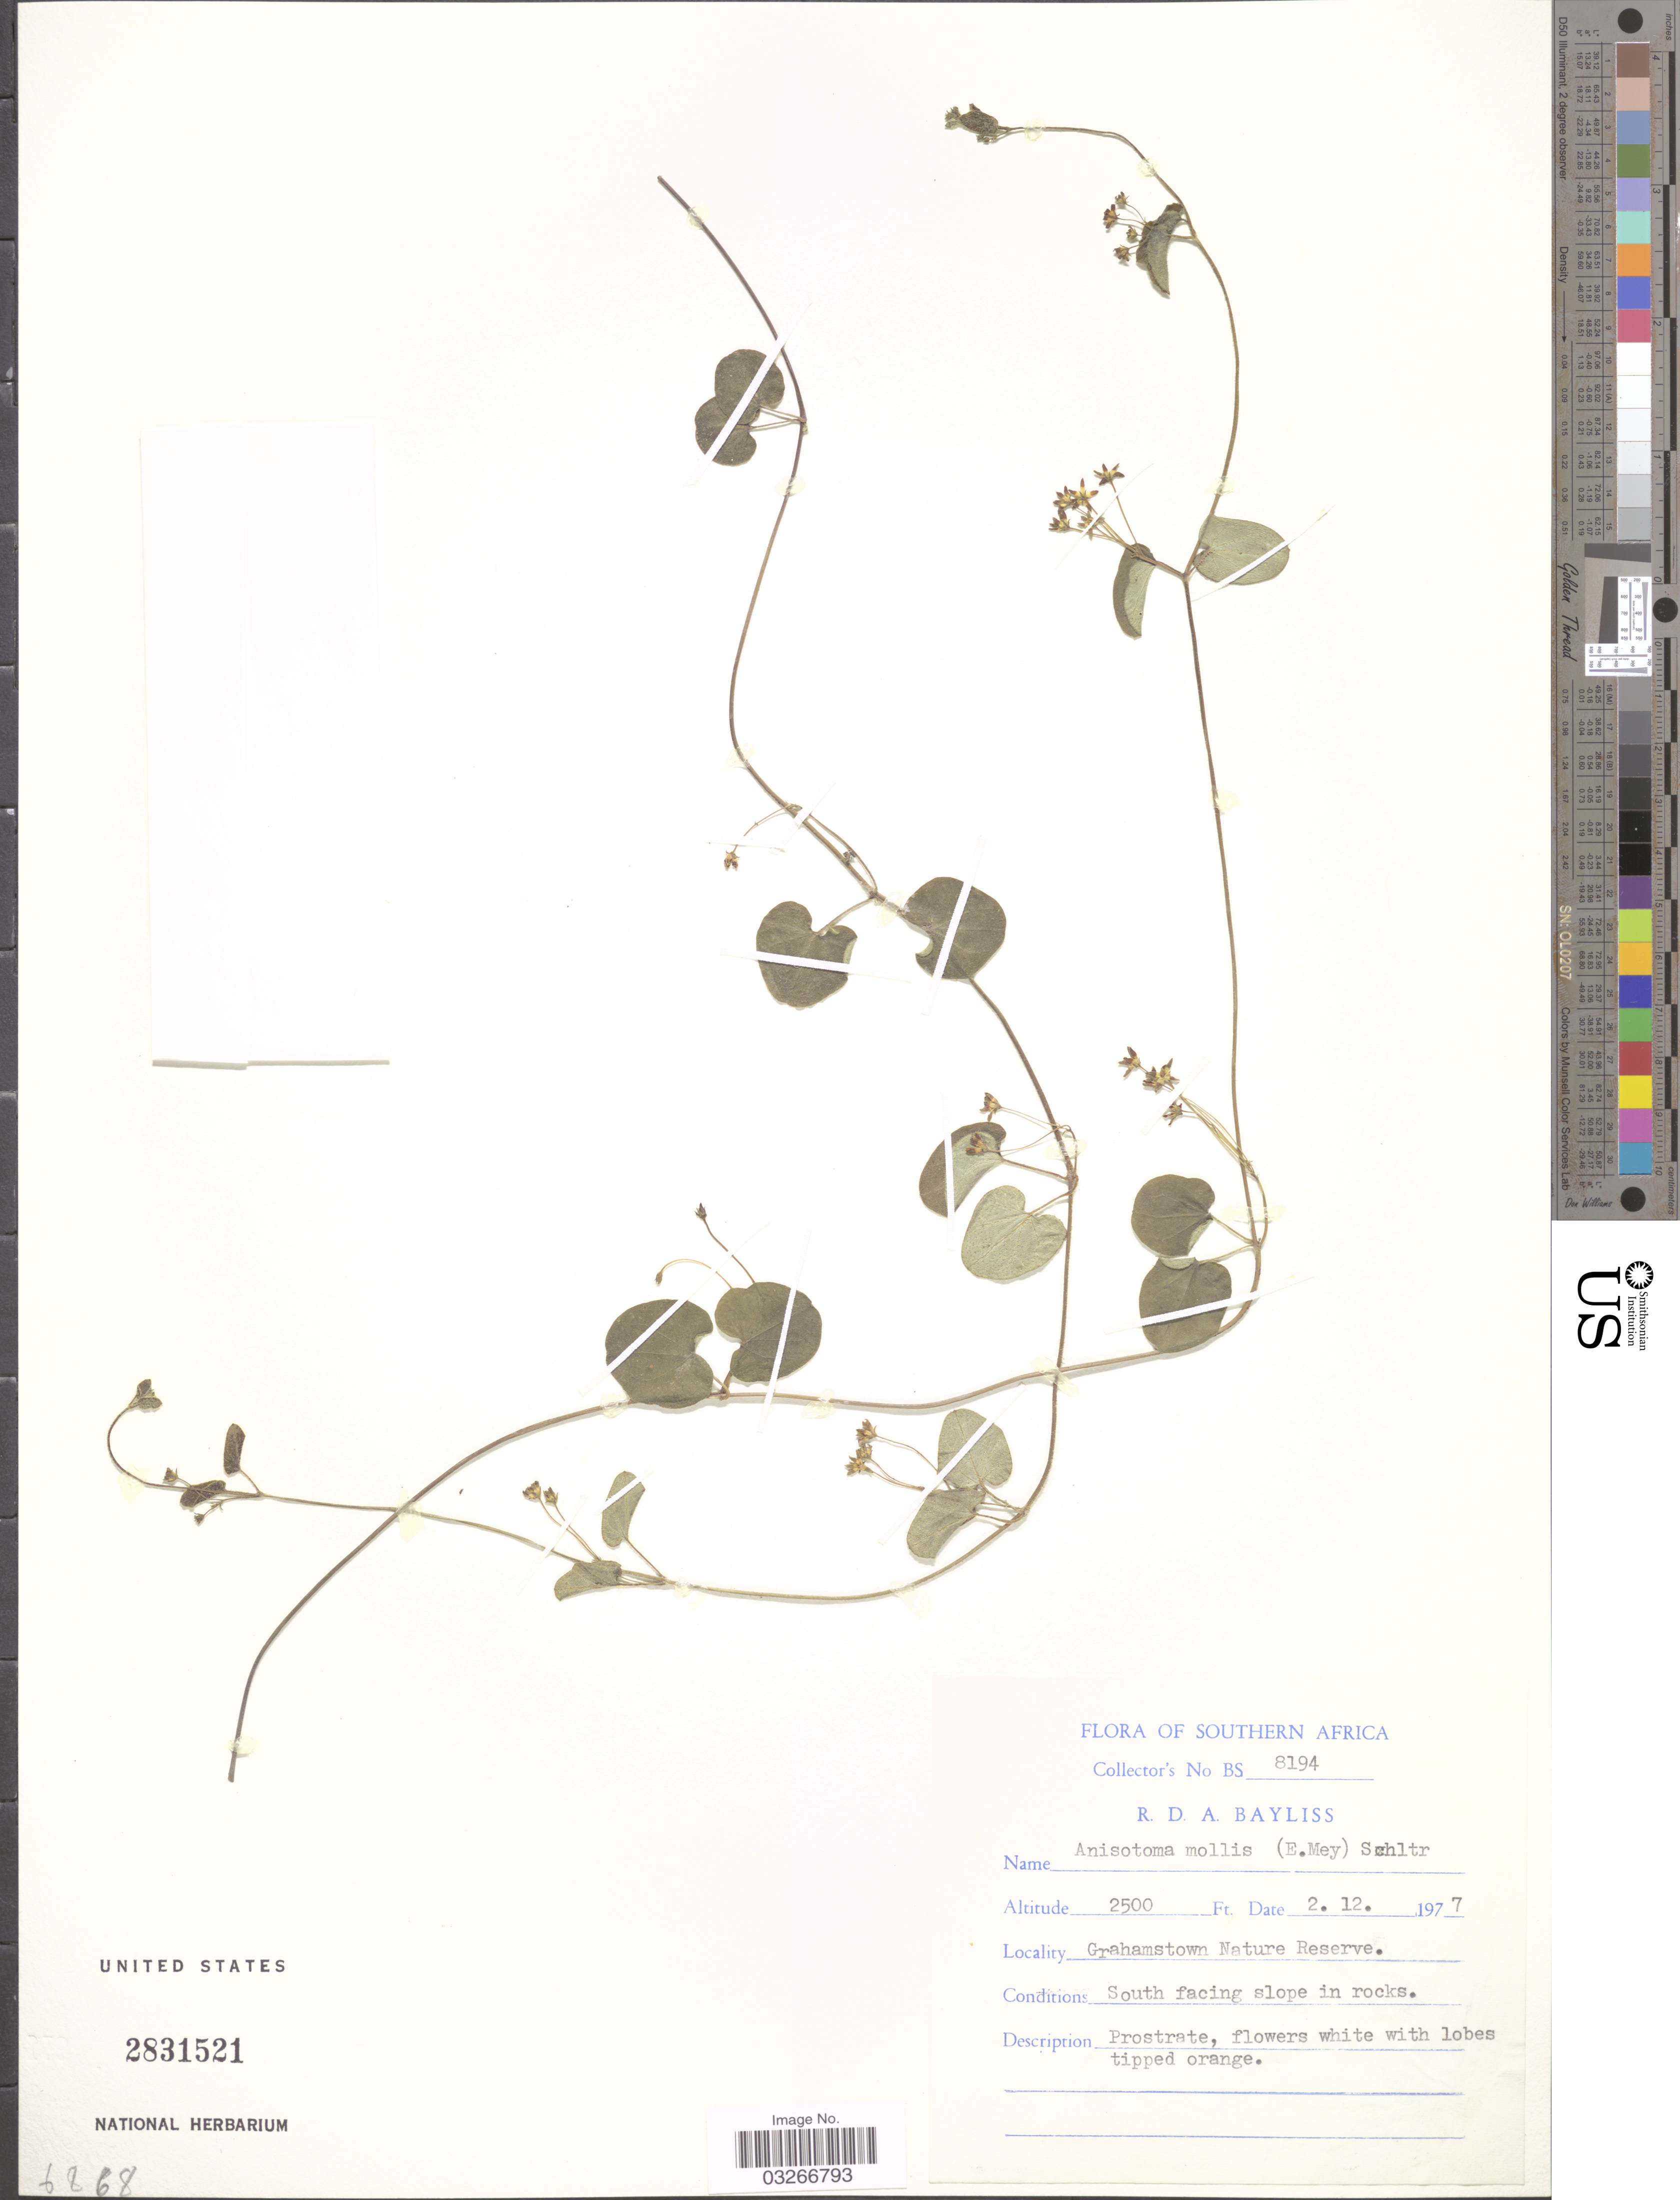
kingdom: Plantae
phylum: Tracheophyta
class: Magnoliopsida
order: Apiales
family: Apiaceae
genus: Anisotome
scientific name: Anisotome mollis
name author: Schltr.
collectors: R. Bayliss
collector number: BS8194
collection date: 1977-12-02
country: South Africa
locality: Southern Africa, Grahamstown Nature Reserve.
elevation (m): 762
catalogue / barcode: US 2831521